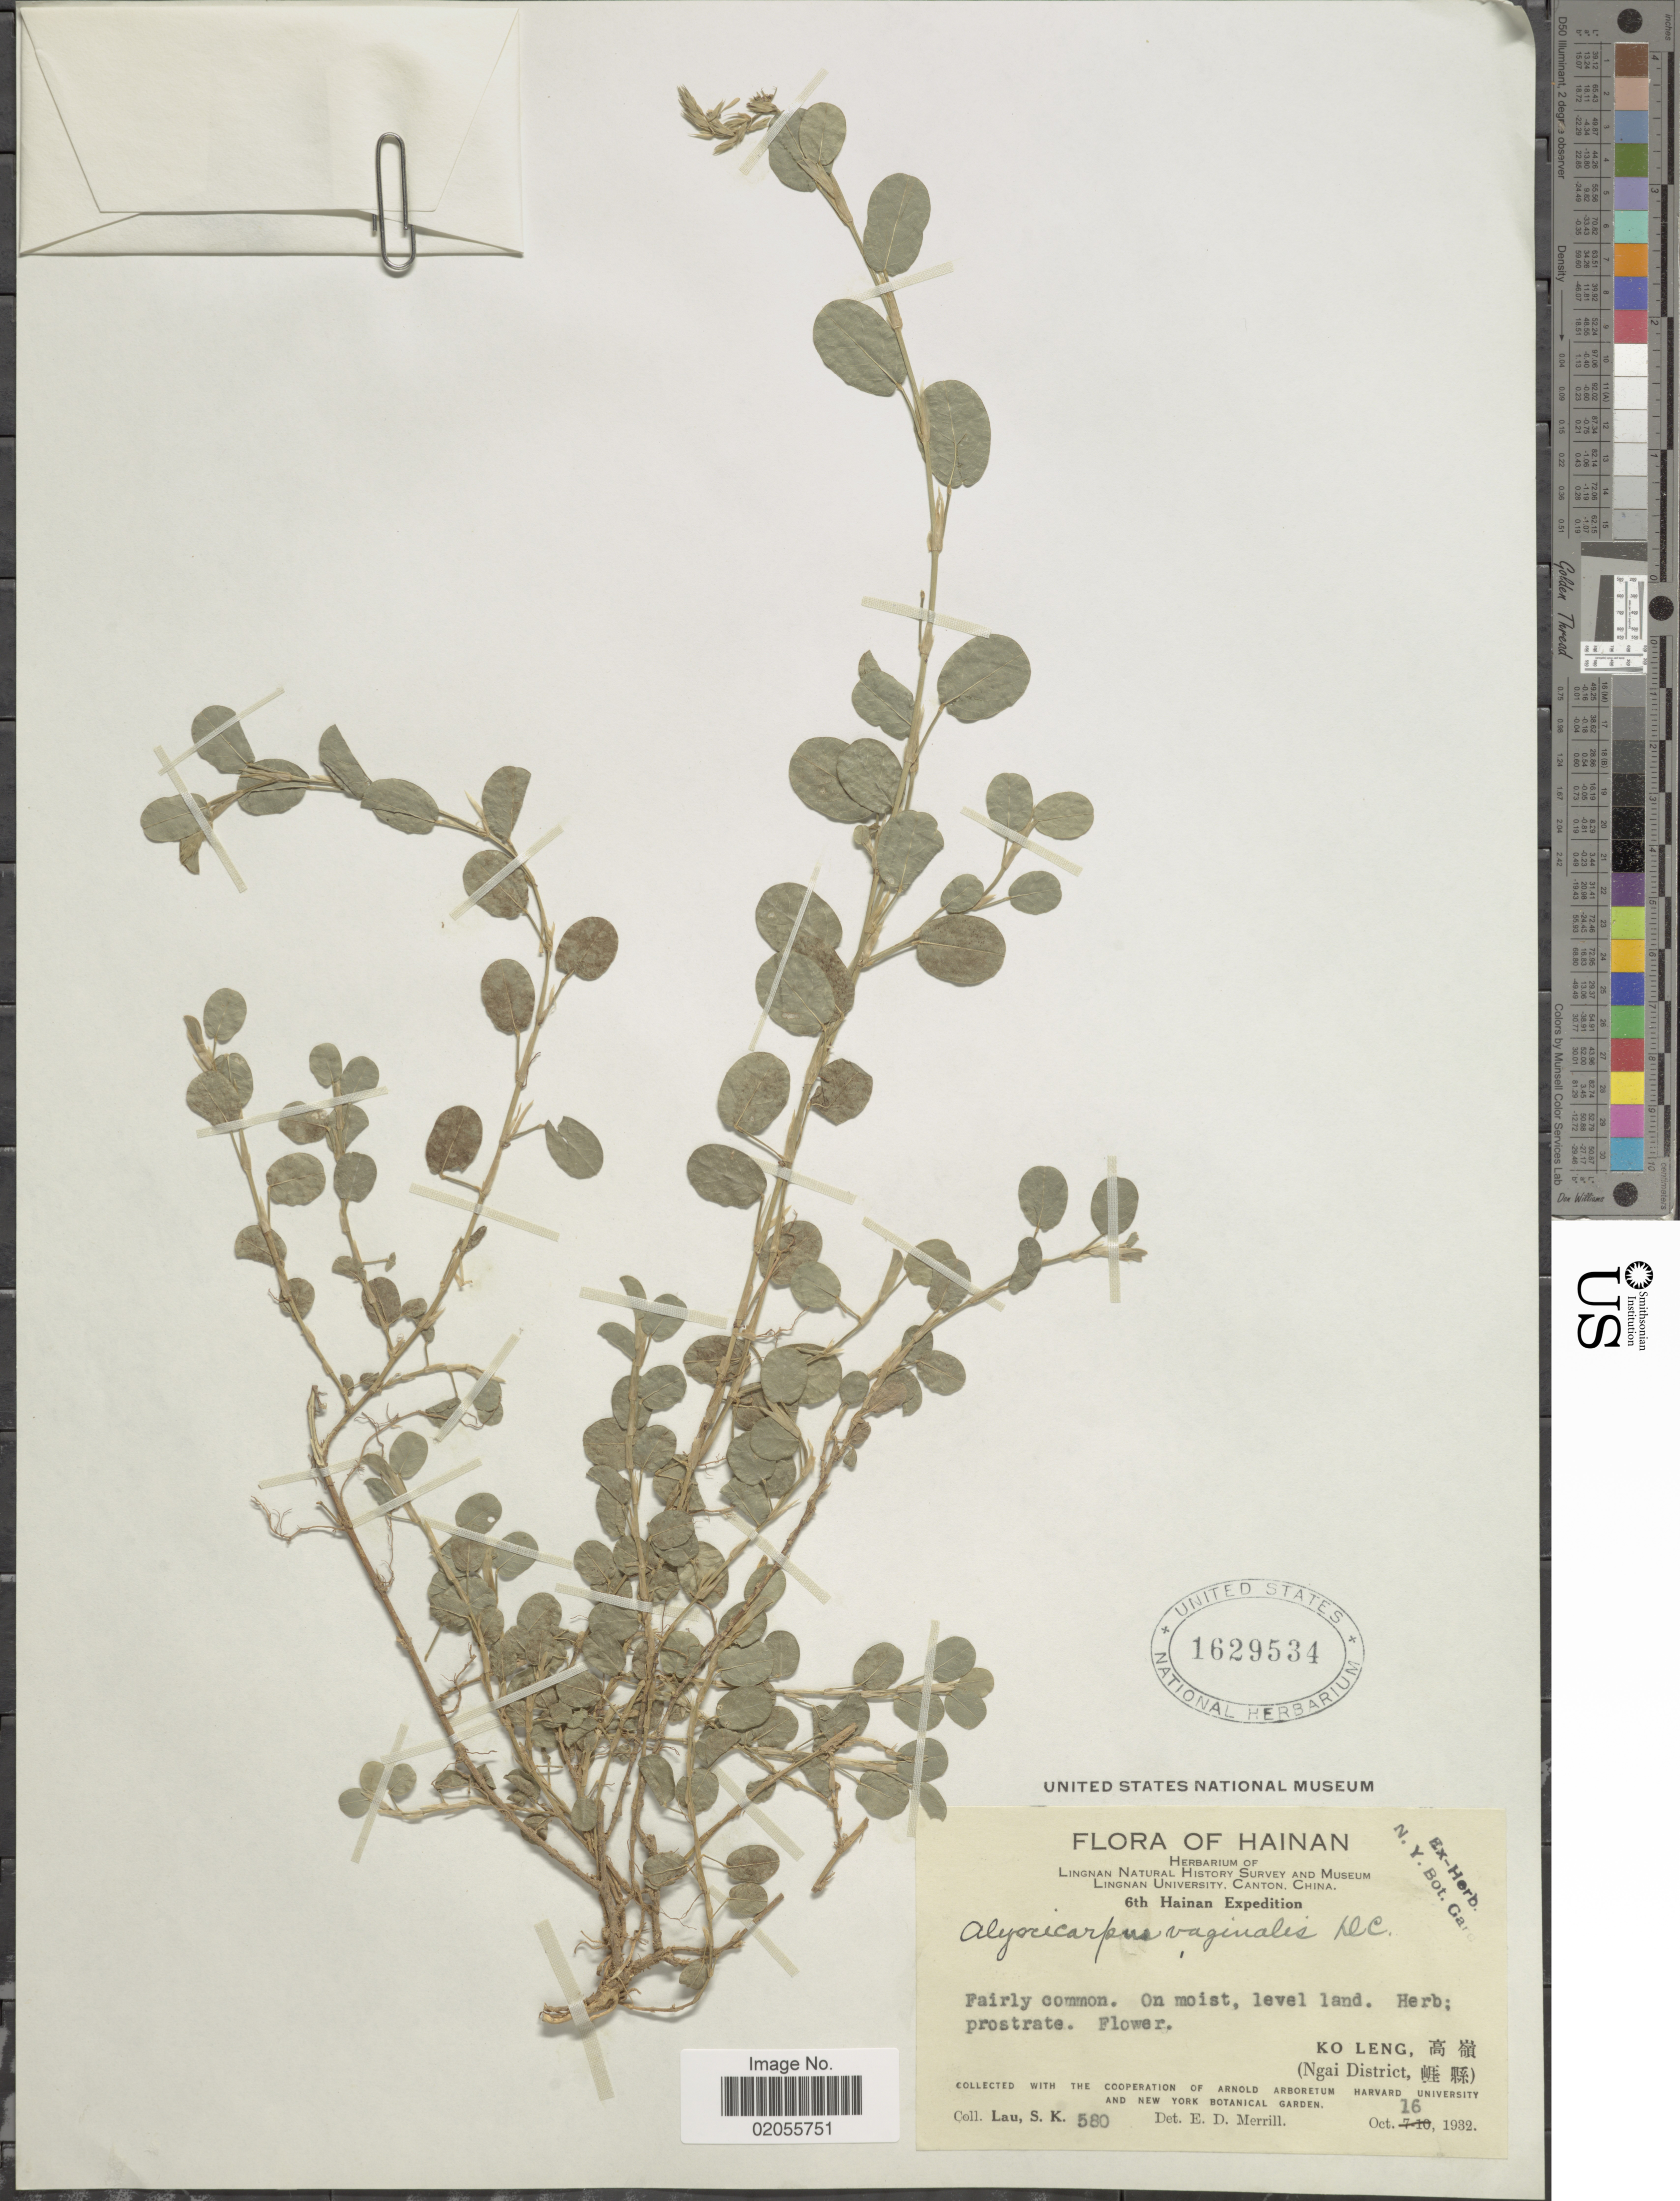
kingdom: Plantae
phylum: Tracheophyta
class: Magnoliopsida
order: Fabales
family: Fabaceae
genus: Alysicarpus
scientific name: Alysicarpus vaginalis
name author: (L.) DC.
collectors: S. K. Lau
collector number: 580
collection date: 1932-10-16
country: China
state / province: Hainan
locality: Ko Leng (Ngai District)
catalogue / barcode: US 1629534